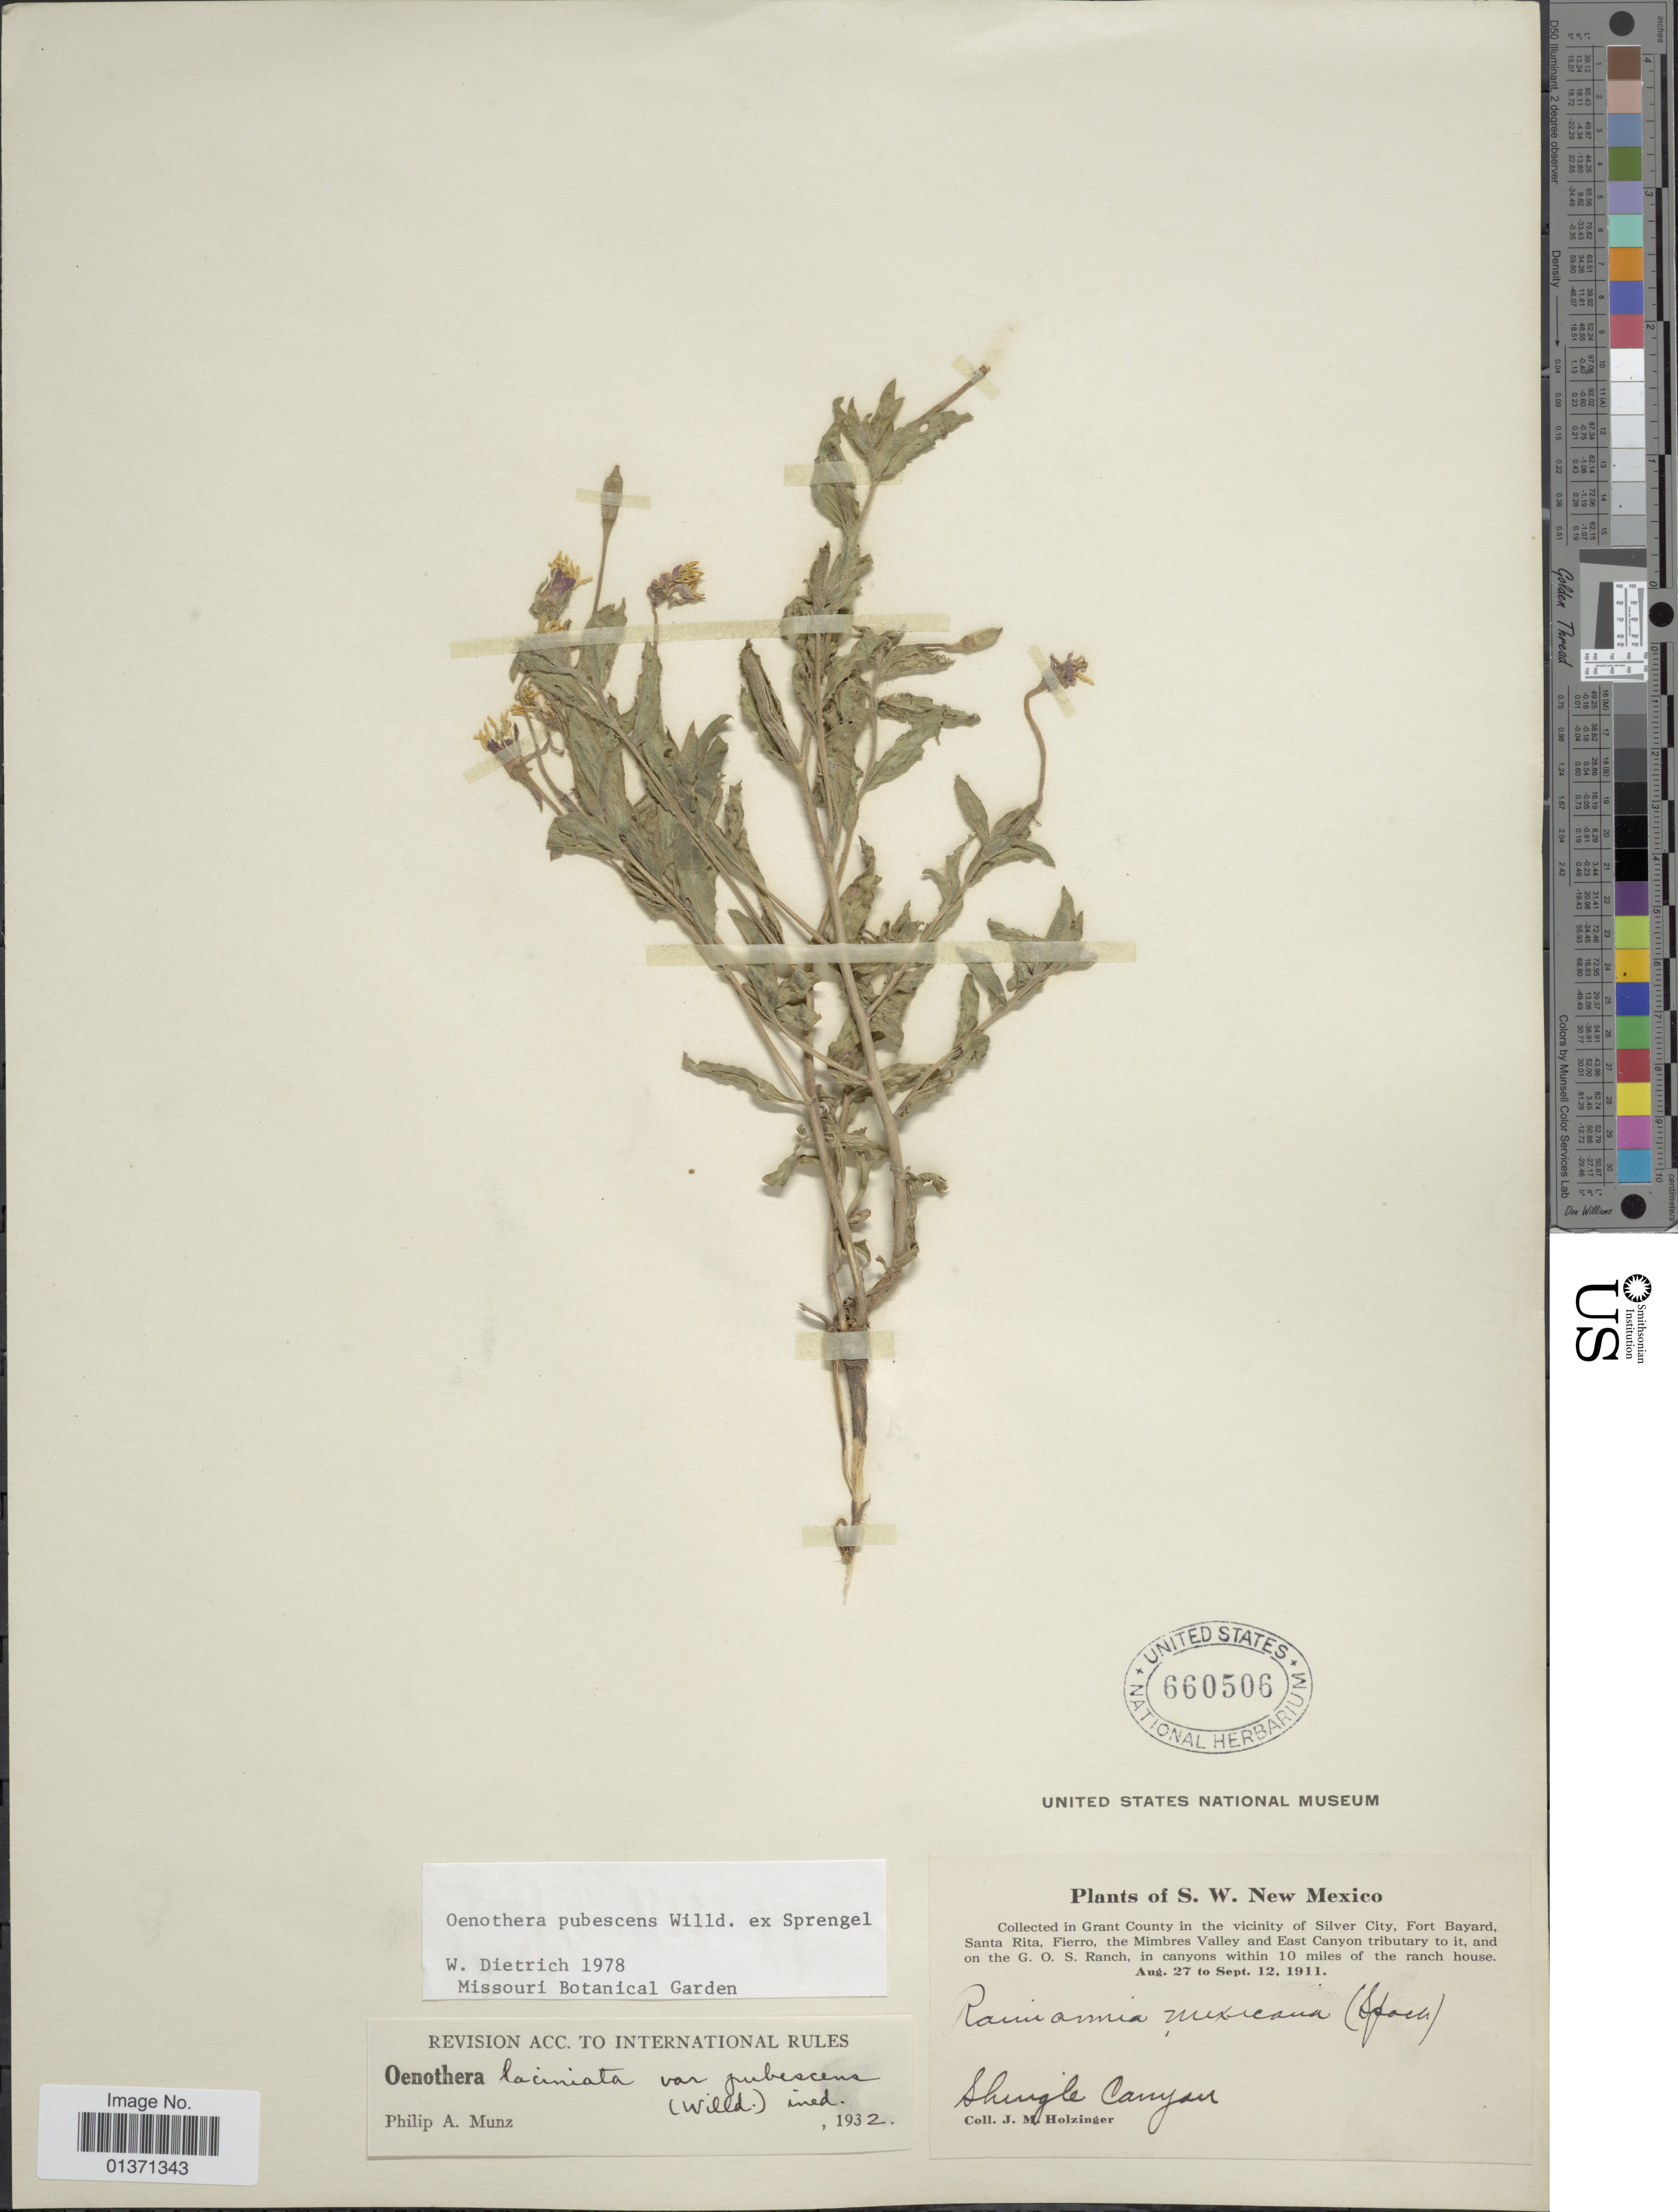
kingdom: Plantae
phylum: Tracheophyta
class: Magnoliopsida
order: Myrtales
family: Onagraceae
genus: Oenothera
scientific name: Oenothera pubescens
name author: Willd. ex Spreng.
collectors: J. M. Holzinger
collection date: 1911-08-27/1911-09-12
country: United States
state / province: New Mexico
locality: S.W. New Mexico. Grant County in the vicinity of Silver City, Fort Bayard, Santa Rita, Fierro, the Mimbres Valley and East Canyon tributary to it, and on the G. O. S. Ranch, in canyons within 10 miles of the ranch house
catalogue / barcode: US 660506